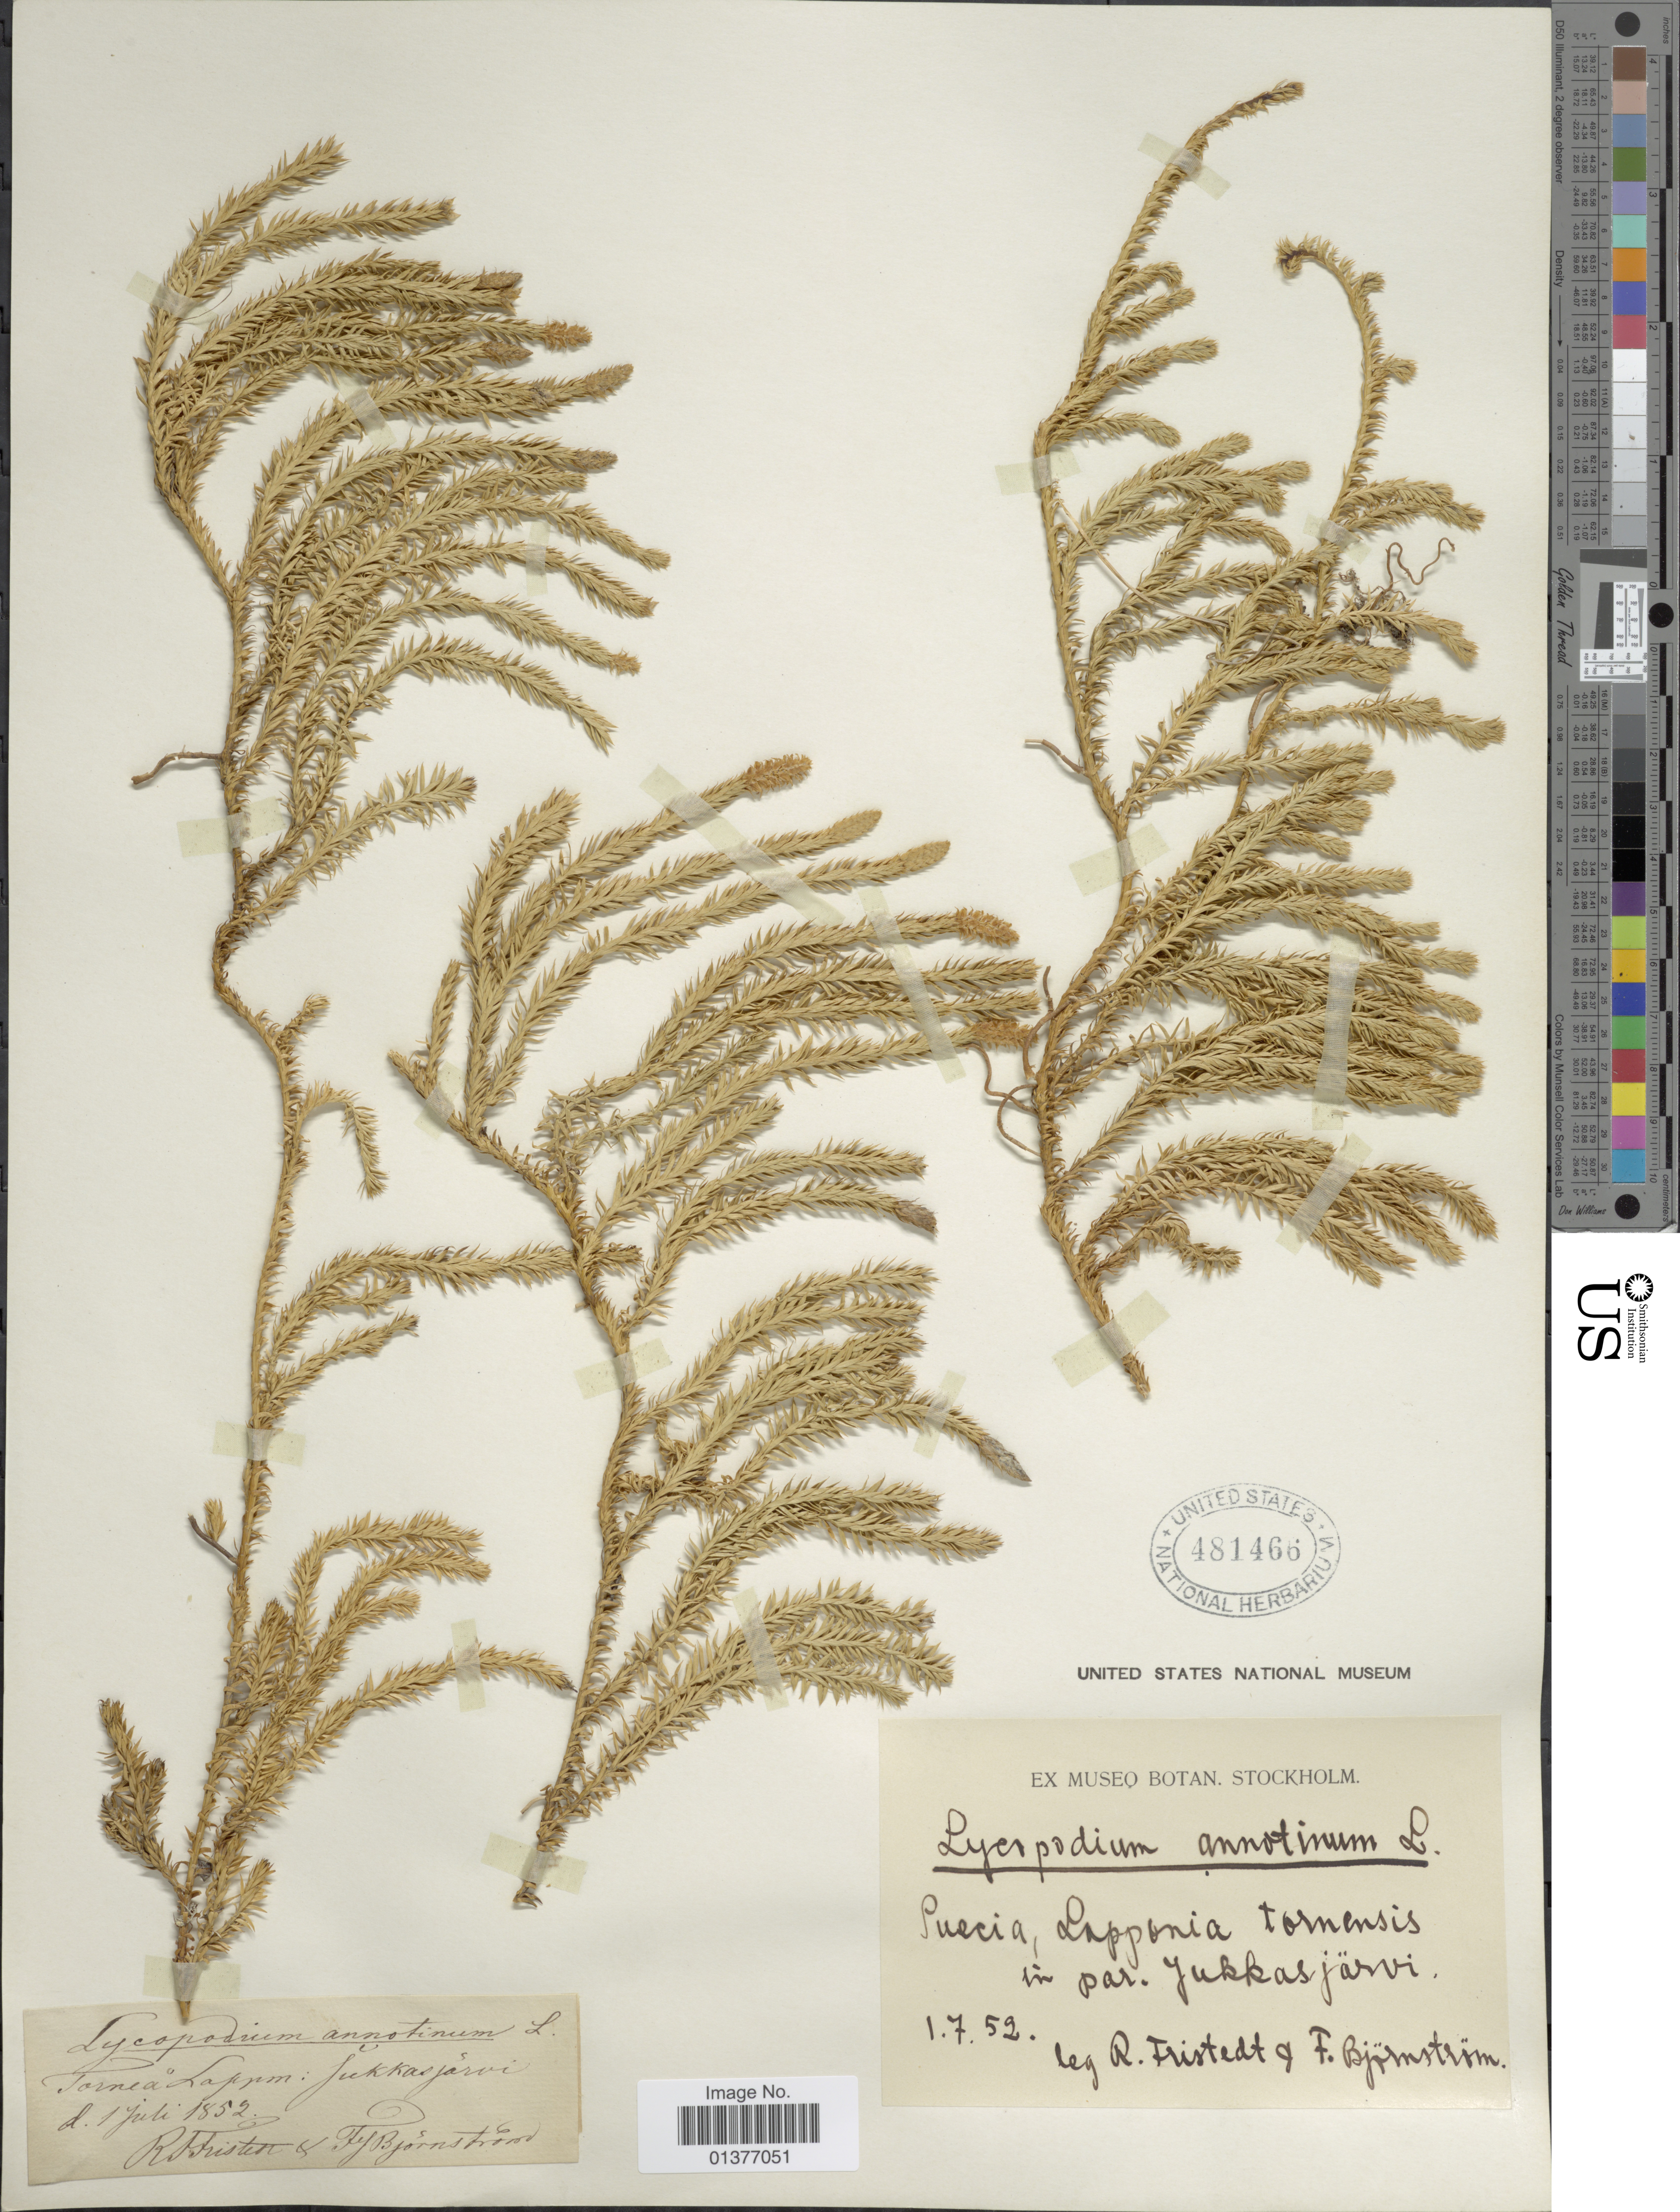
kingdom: Plantae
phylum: Tracheophyta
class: Lycopodiopsida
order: Lycopodiales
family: Lycopodiaceae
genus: Spinulum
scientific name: Spinulum annotinum subsp. annotinum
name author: (L.) A. Haines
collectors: R. Fristedt & F. Björnström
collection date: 1852-07-01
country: Sweden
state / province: Norrbotten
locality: Lapponia tornensis in par. Jukkasjarvi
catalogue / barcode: US 481466